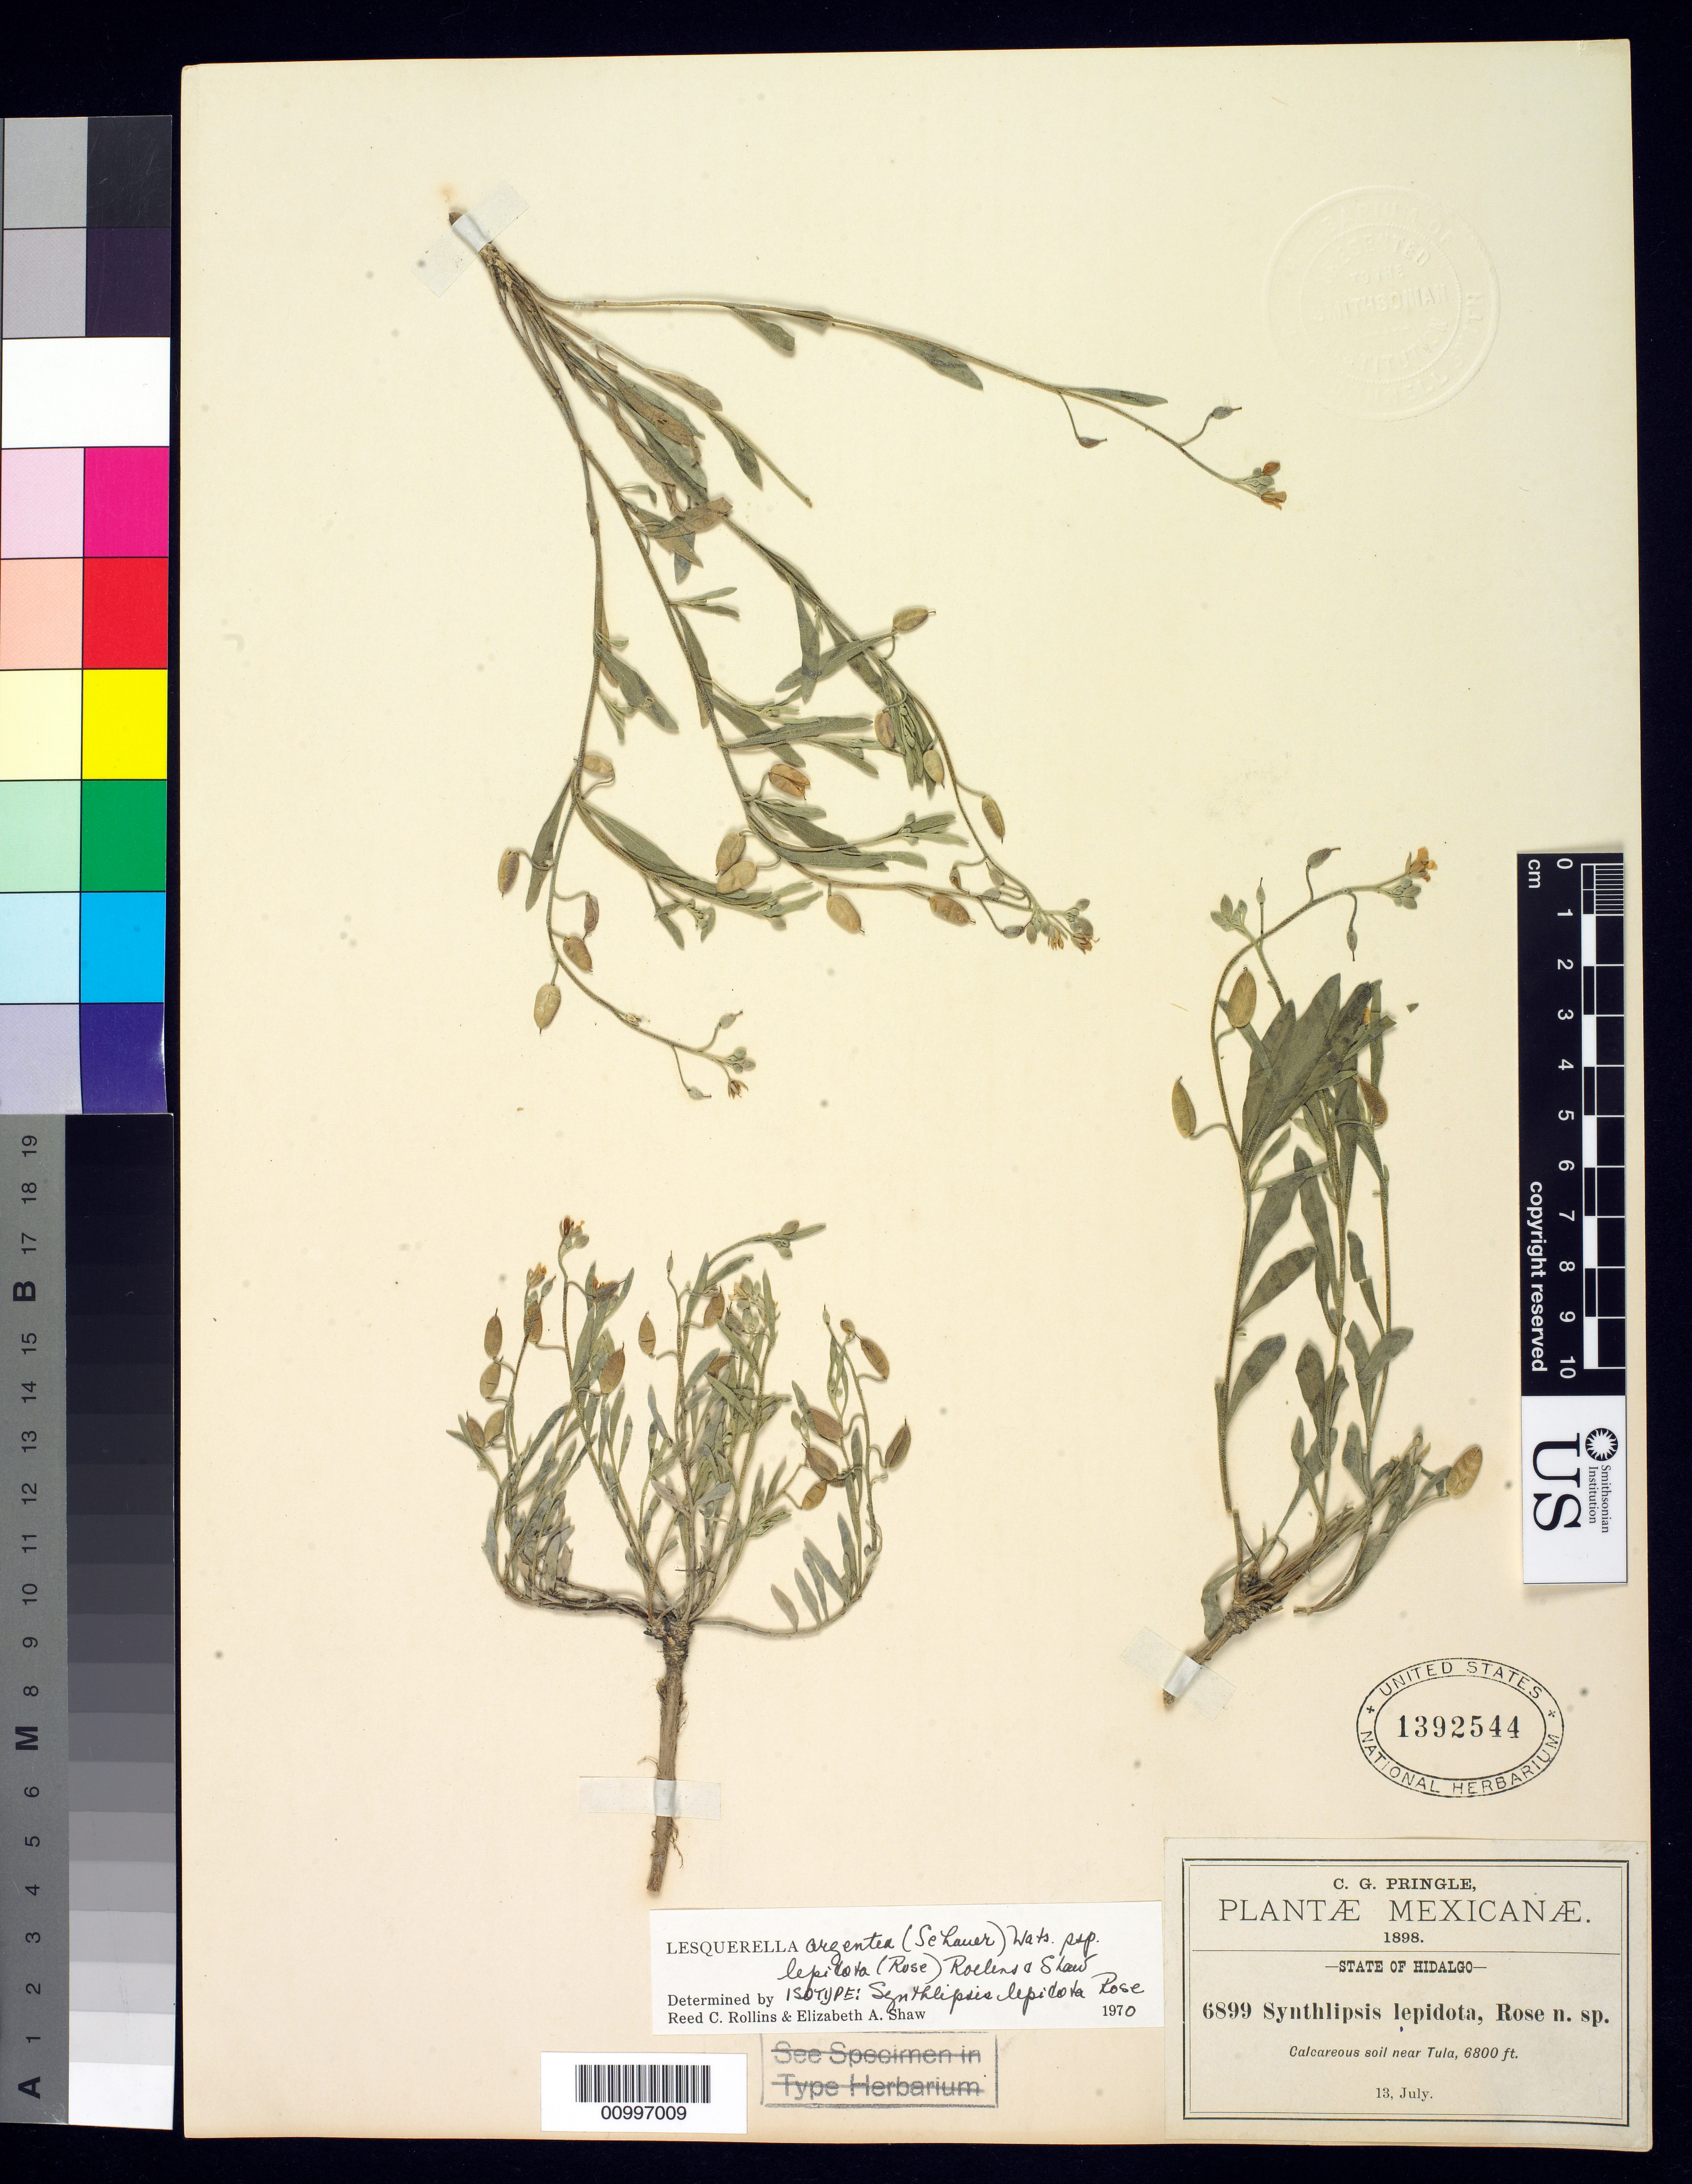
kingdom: Plantae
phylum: Tracheophyta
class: Magnoliopsida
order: Brassicales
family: Brassicaceae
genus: Synthlipsis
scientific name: Synthlipsis lepidota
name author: Rose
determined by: Rollins, R. C.; Shaw, E. A.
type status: Isotype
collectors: C. G. Pringle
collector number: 6899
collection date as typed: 13 Jul 1898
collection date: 1898-07-13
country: Mexico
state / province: Hidalgo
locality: Near Tula.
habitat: Calcareous soil.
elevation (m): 2073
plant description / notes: From the herbarium of J. Donnell Smith.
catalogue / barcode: US 1392544